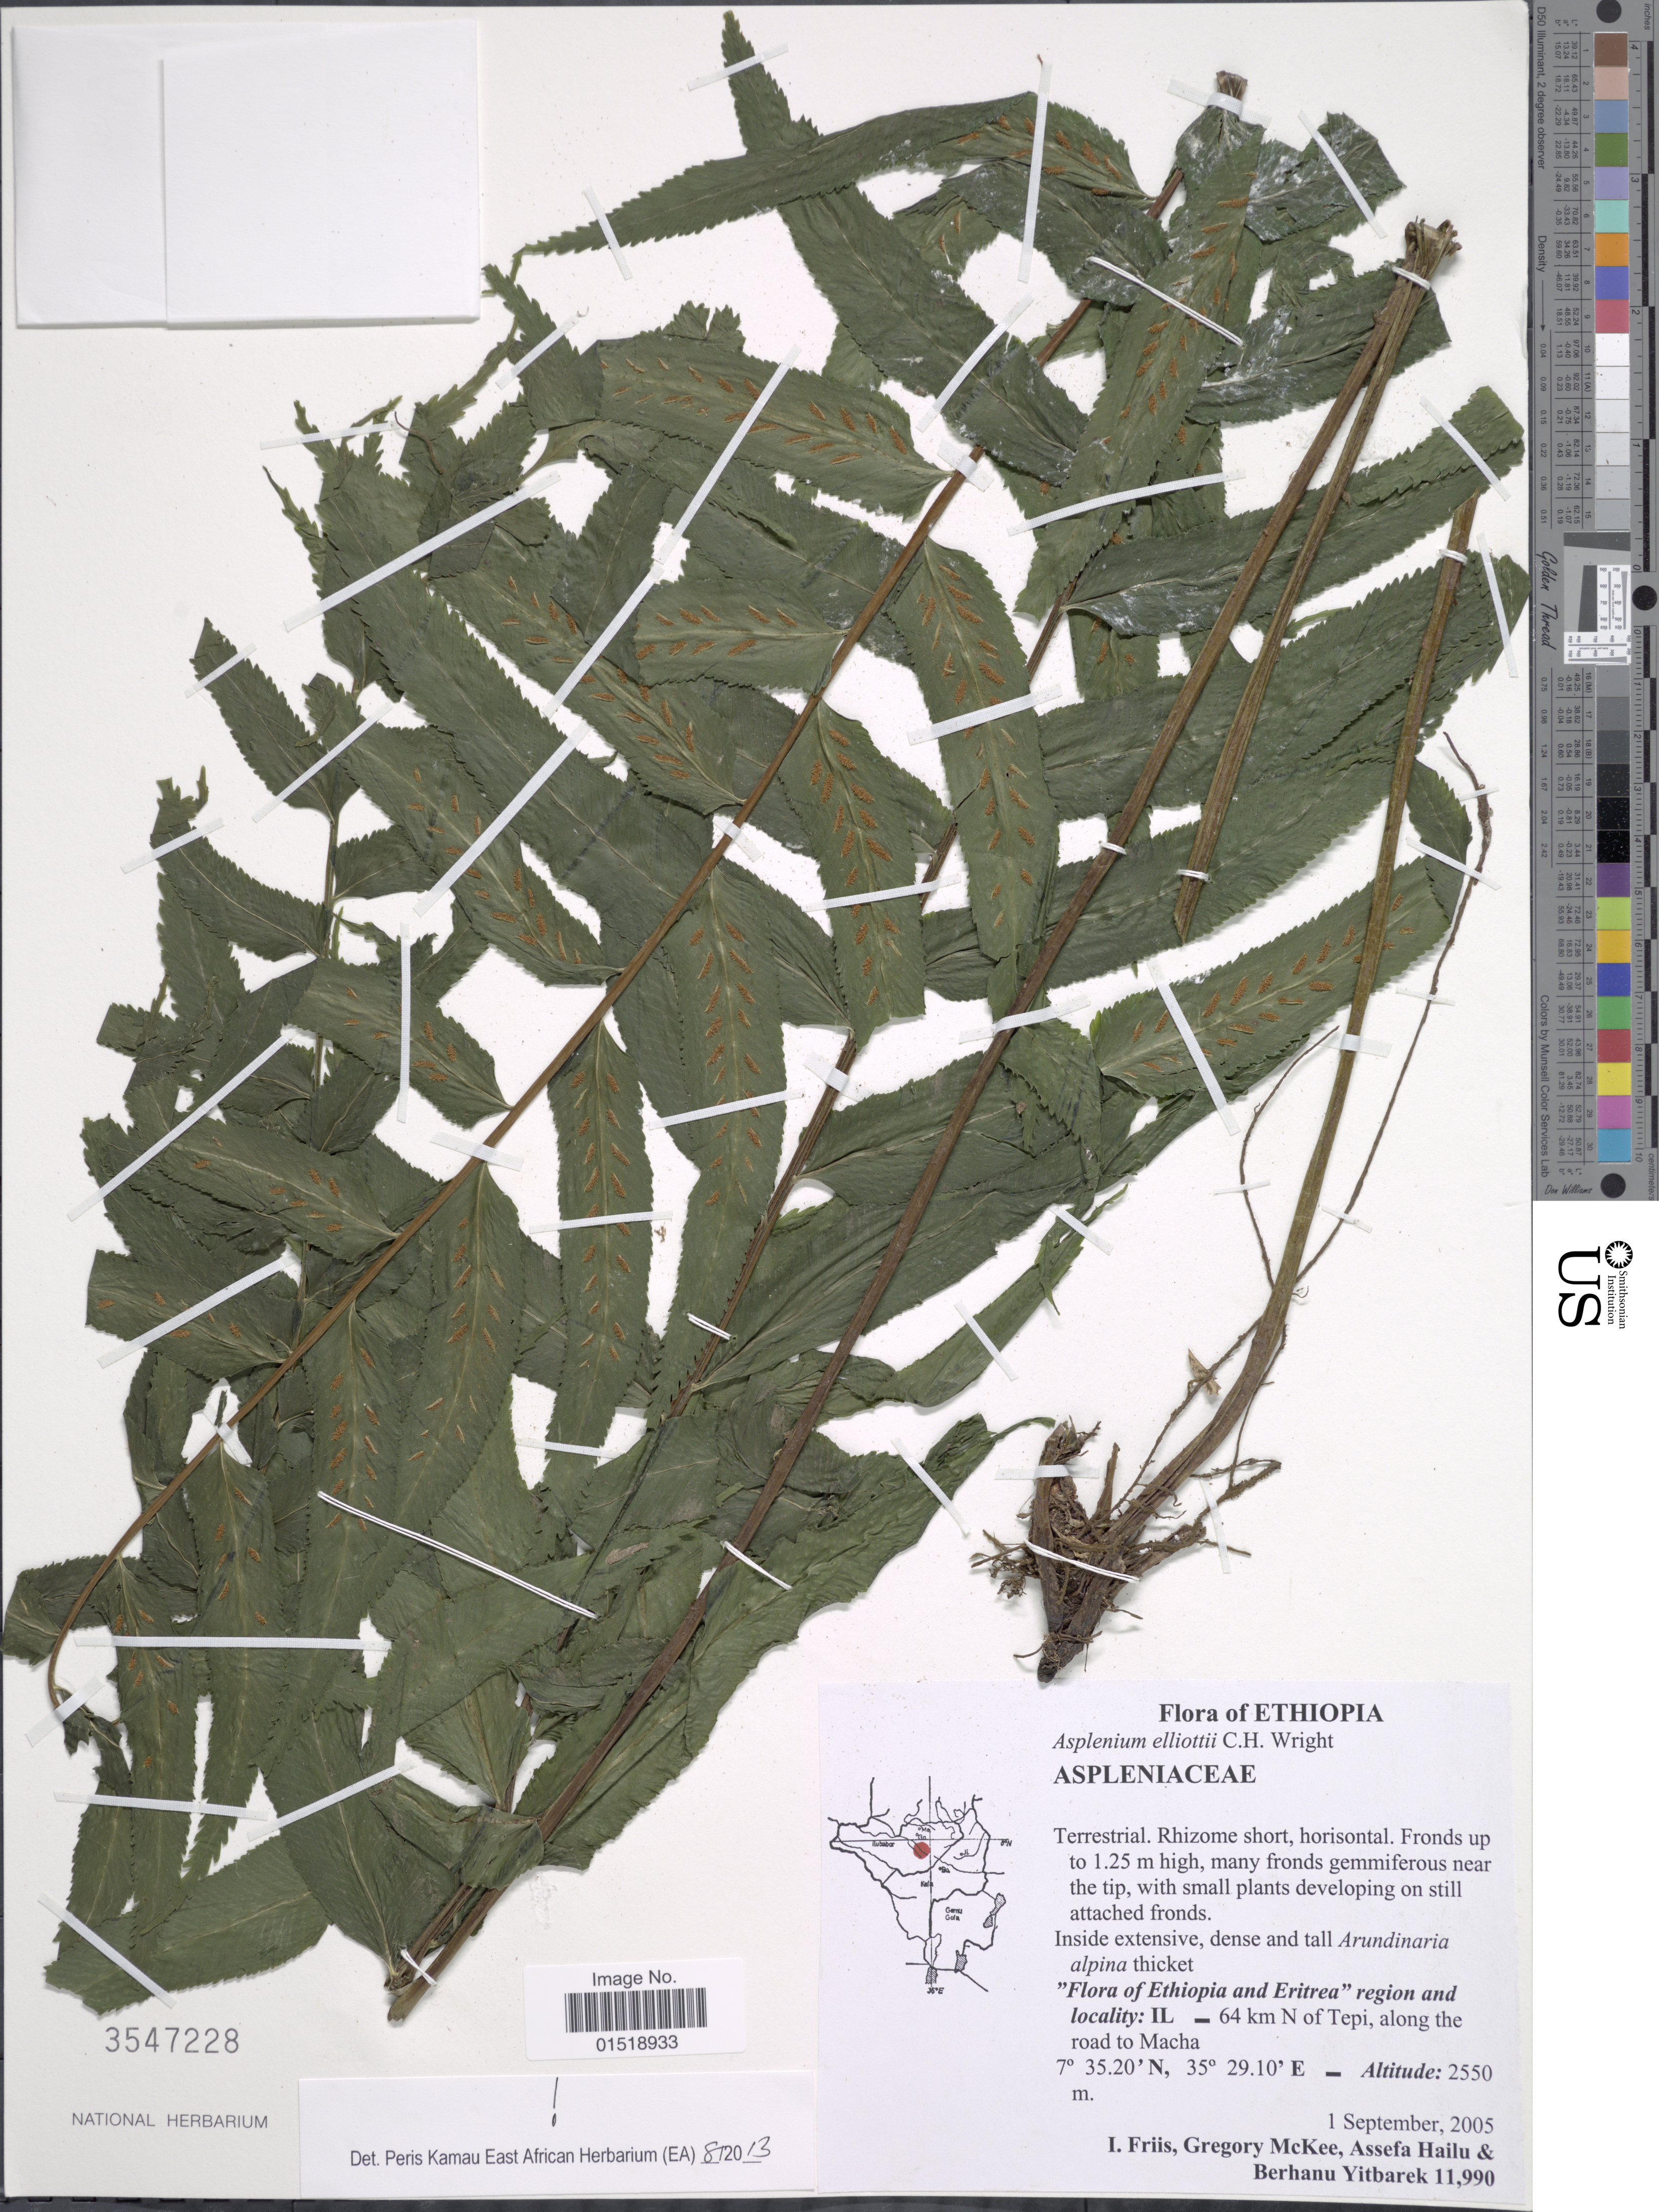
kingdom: Plantae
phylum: Tracheophyta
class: Polypodiopsida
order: Polypodiales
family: Aspleniaceae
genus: Asplenium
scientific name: Asplenium elliottii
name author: C.H. Wright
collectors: I. Friis, G. S. McKee, A. Hailu & B. Yitbarek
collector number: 11990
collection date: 2005-09-01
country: Ethiopia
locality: IL_ 64 km N of Tepi, along the road to Macha.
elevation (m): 2550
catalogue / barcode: US 3547228